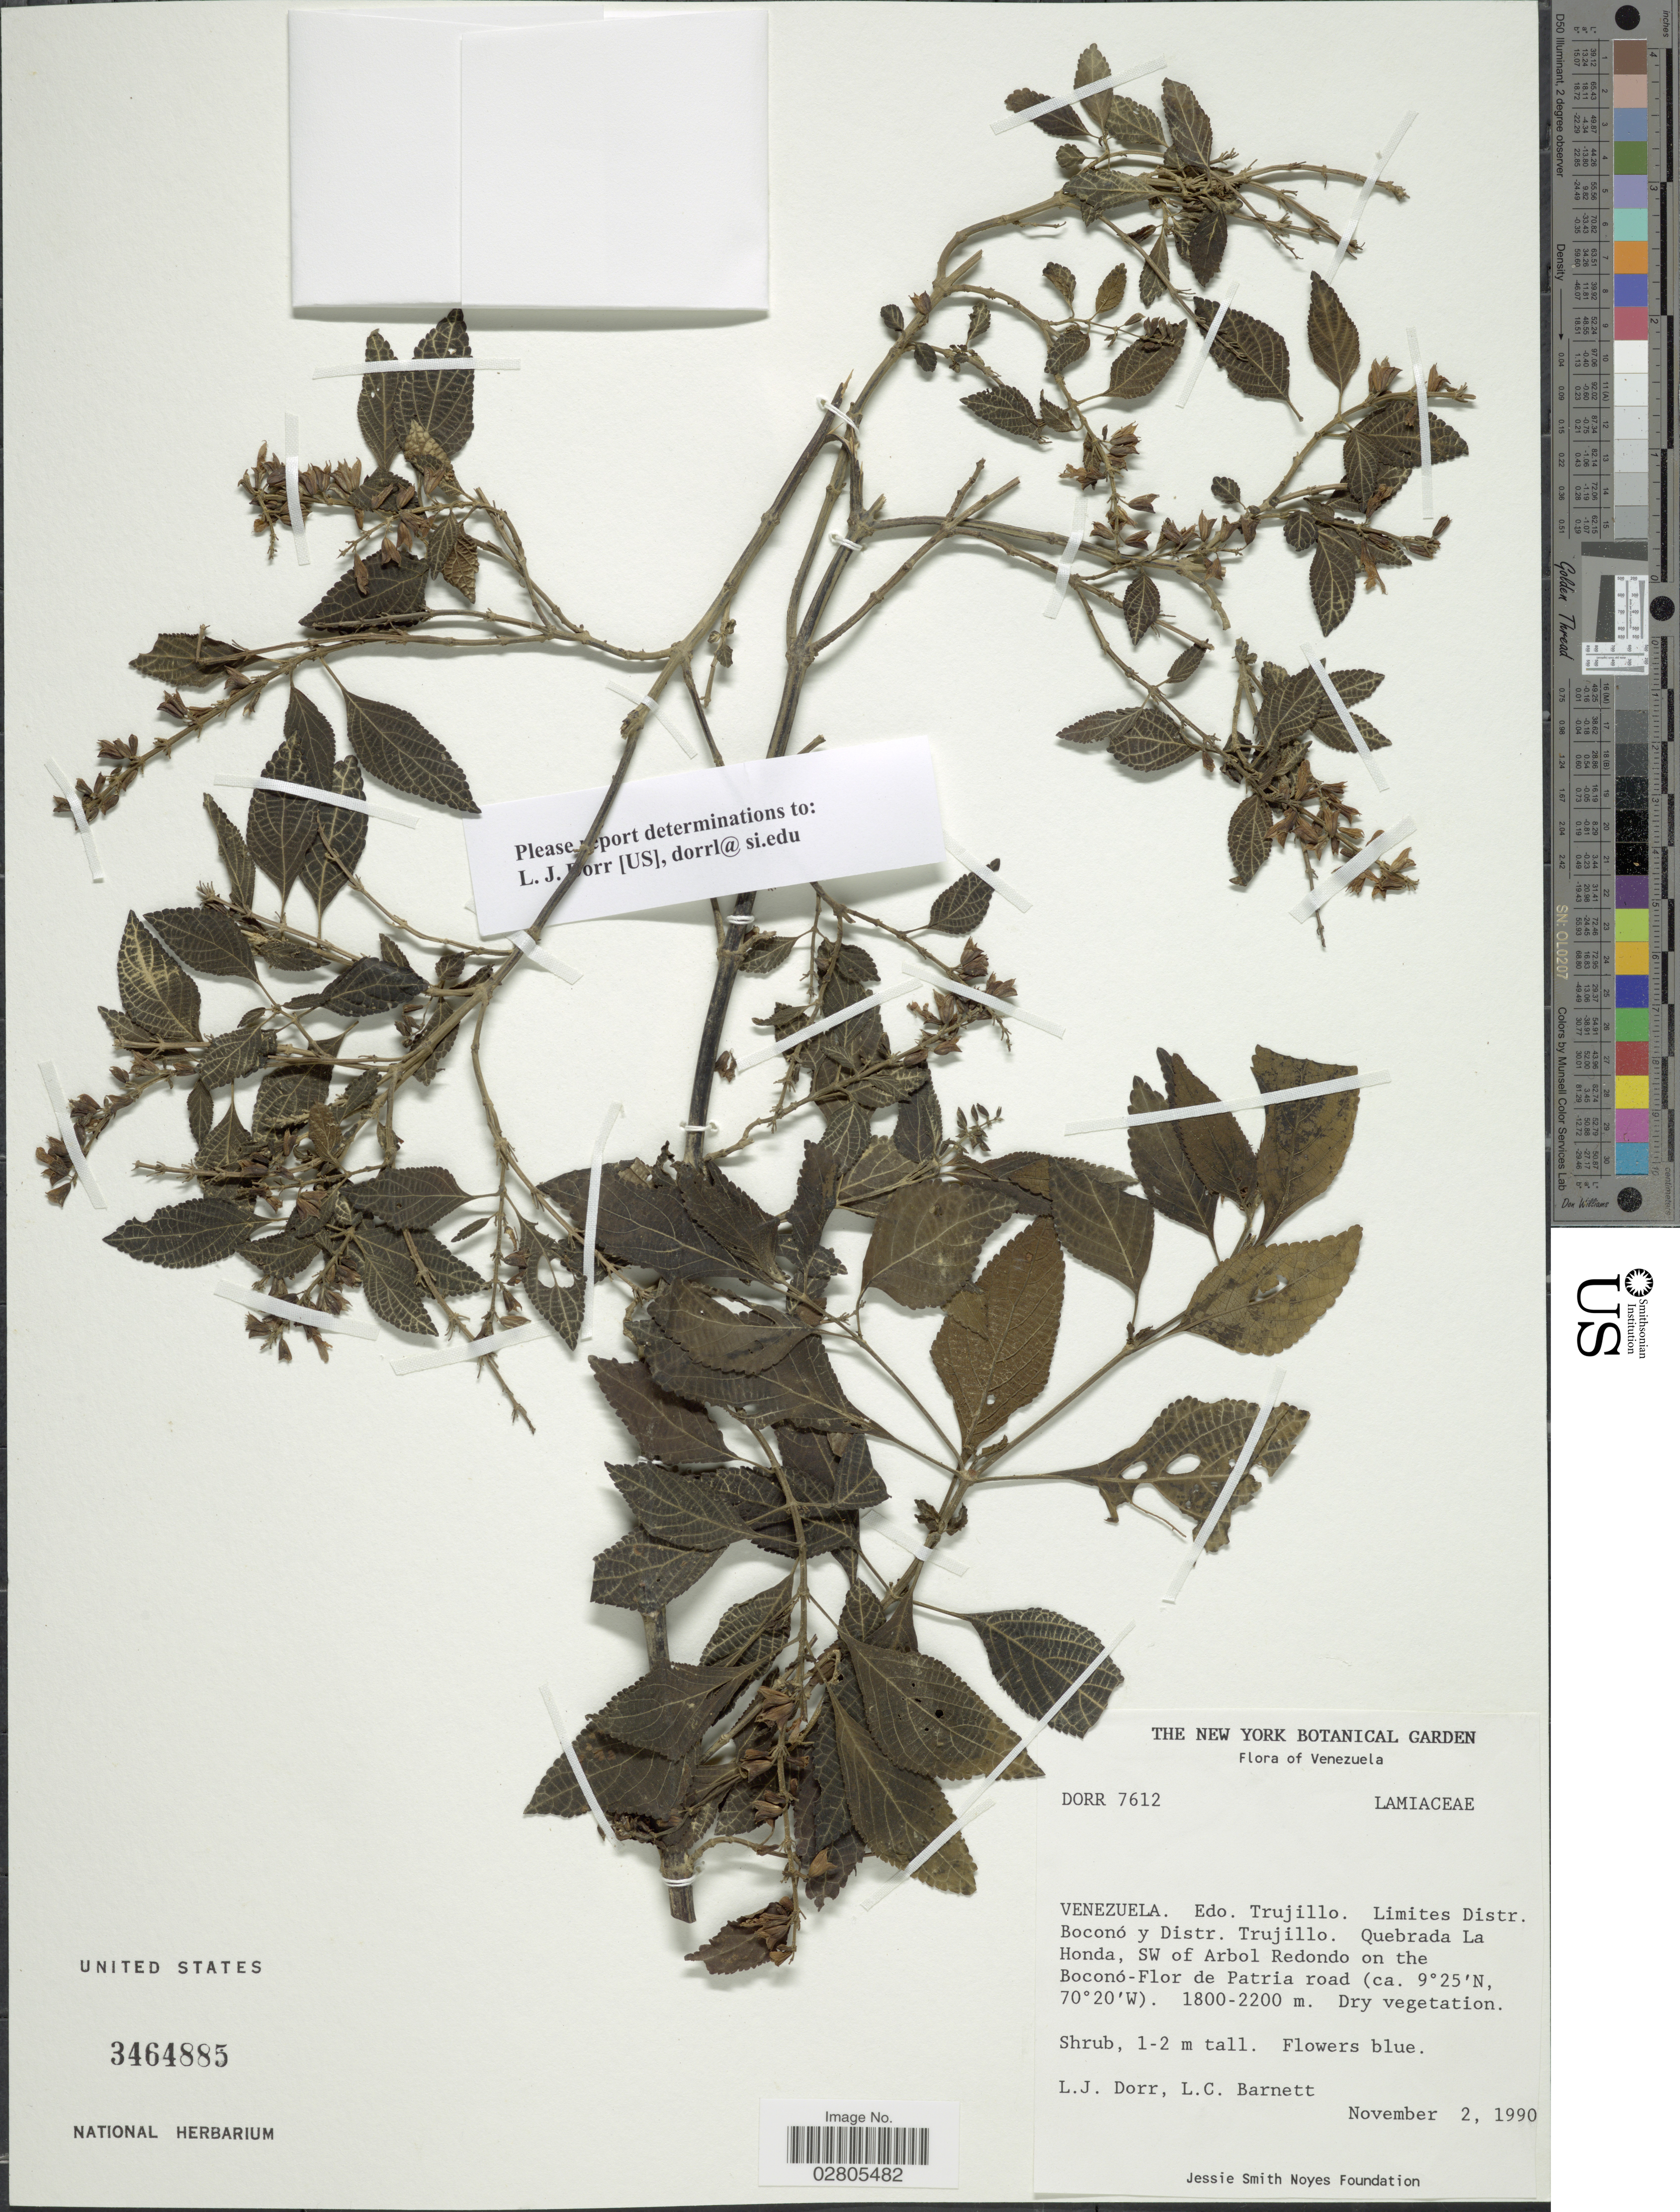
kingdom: Plantae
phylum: Tracheophyta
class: Magnoliopsida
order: Lamiales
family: Lamiaceae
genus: Salvia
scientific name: Salvia sp.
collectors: L. J. Dorr & L. C. Barnett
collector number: Dorr 7612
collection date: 1990-11-02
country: Venezuela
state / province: Trujillo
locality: Limites Distr. Boconó y Distr. Trujillo. Quebrada La Honda, SW of Arbol Redondo on the Boconó-Flor de Patria road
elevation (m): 1800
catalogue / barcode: US 3464885